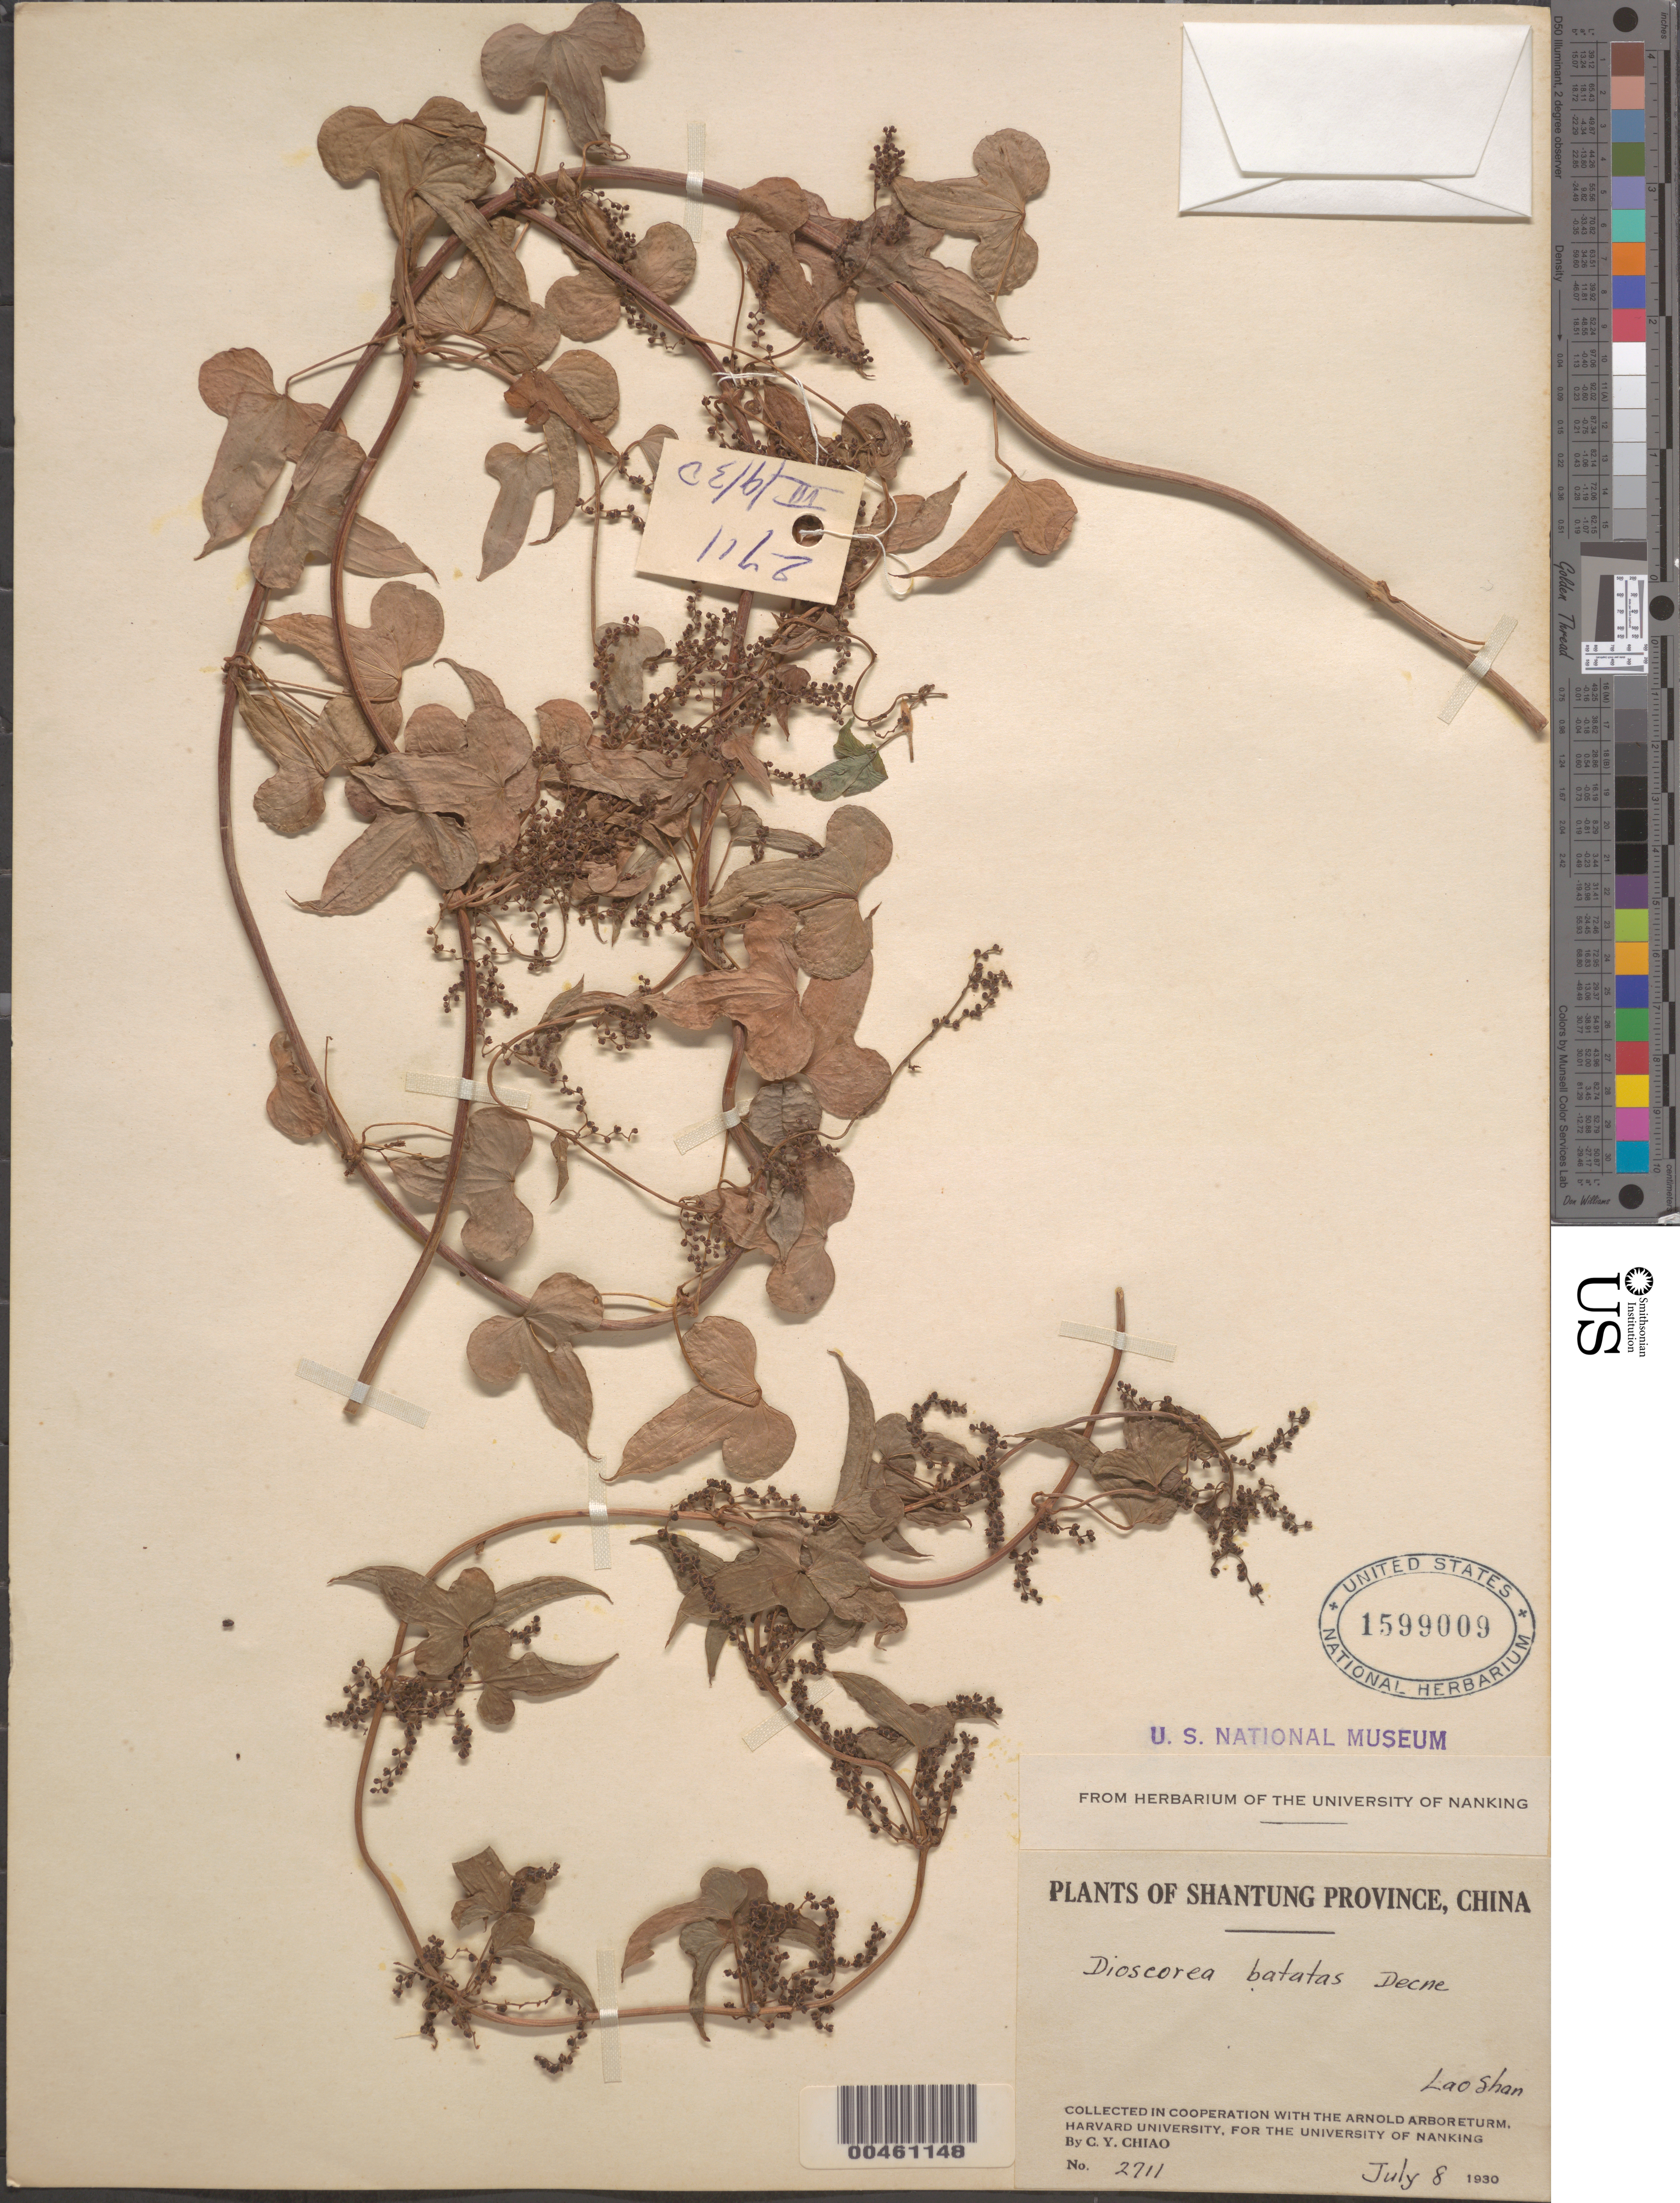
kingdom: Plantae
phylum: Tracheophyta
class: Liliopsida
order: Dioscoreales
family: Dioscoreaceae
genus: Dioscorea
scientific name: Dioscorea opposita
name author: Thunb.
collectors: C. Y. Chiao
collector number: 2711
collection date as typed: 08 Jul 1930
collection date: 1930-07-08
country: China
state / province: Shandong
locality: Lao Shan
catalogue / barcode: US 1599009